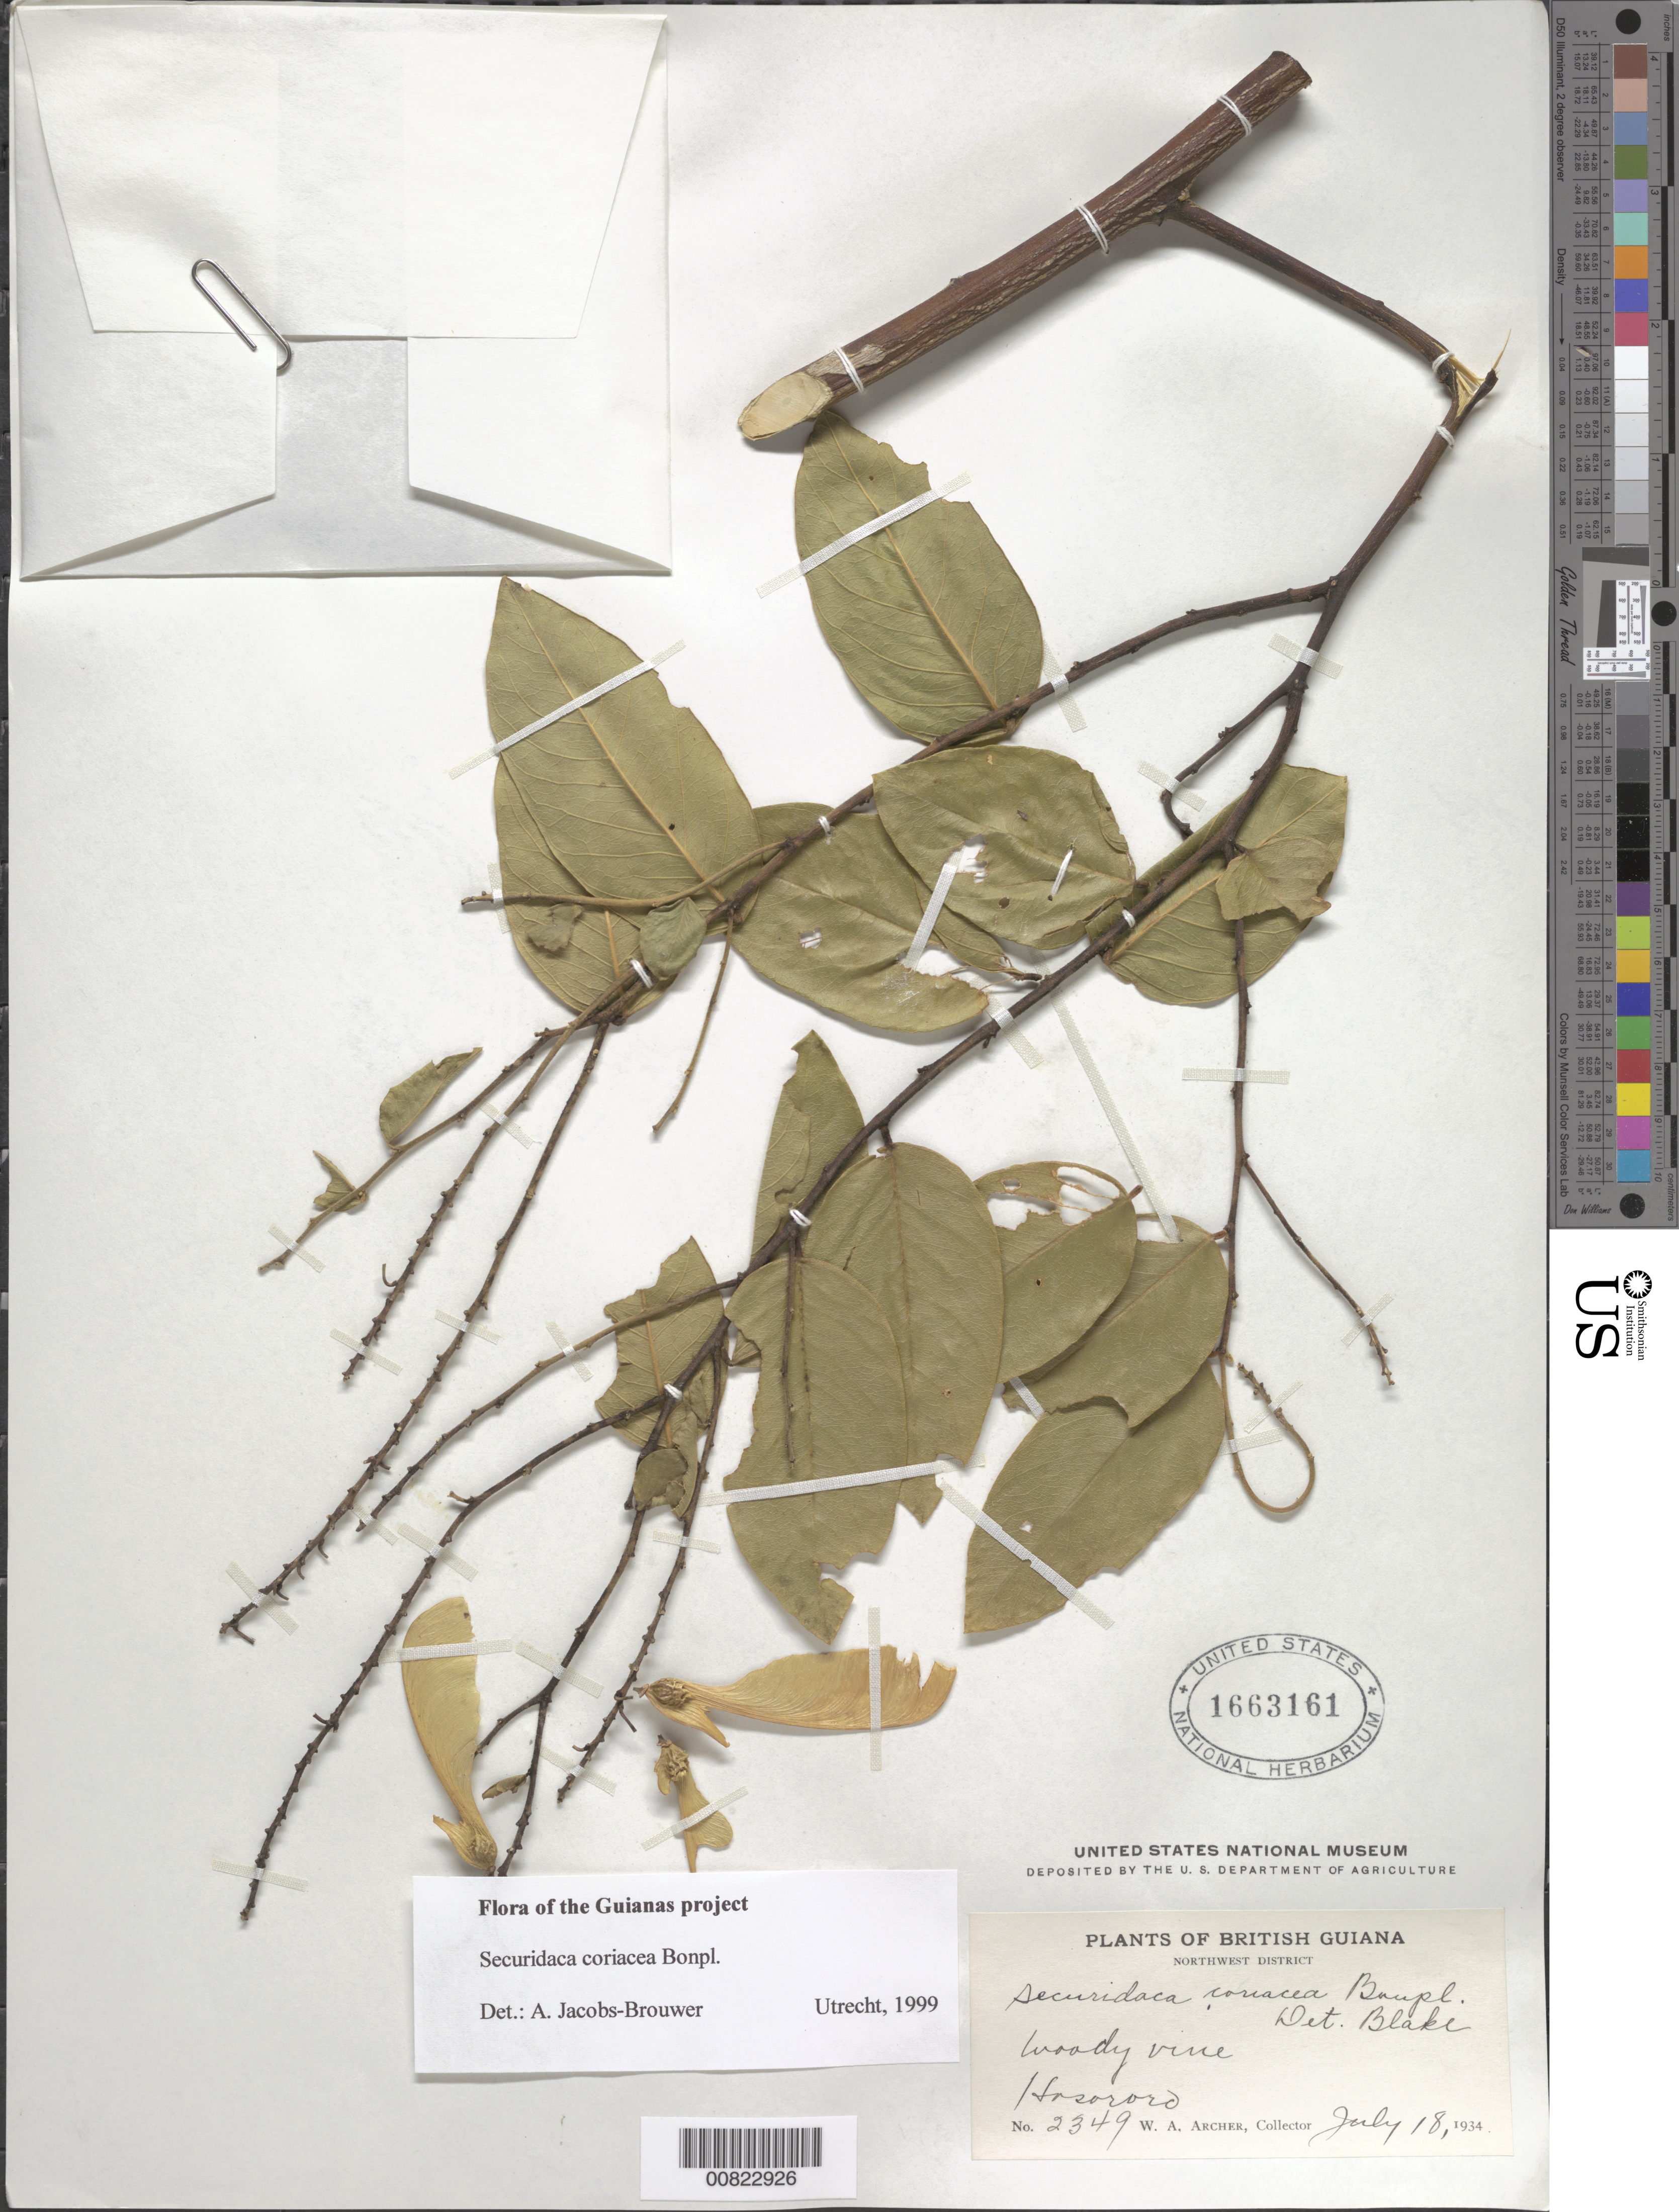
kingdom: Plantae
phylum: Tracheophyta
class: Magnoliopsida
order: Fabales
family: Polygalaceae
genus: Securidaca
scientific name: Securidaca coriacea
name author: Bonpl. ex Steud.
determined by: Jacobs-Brouwer, A.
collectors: W. A. Archer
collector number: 2349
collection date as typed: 18-Jul-34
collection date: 1934-07-18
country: Guyana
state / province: Barima-Waini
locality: Hosororo, NW Dist.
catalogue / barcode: US 1663161